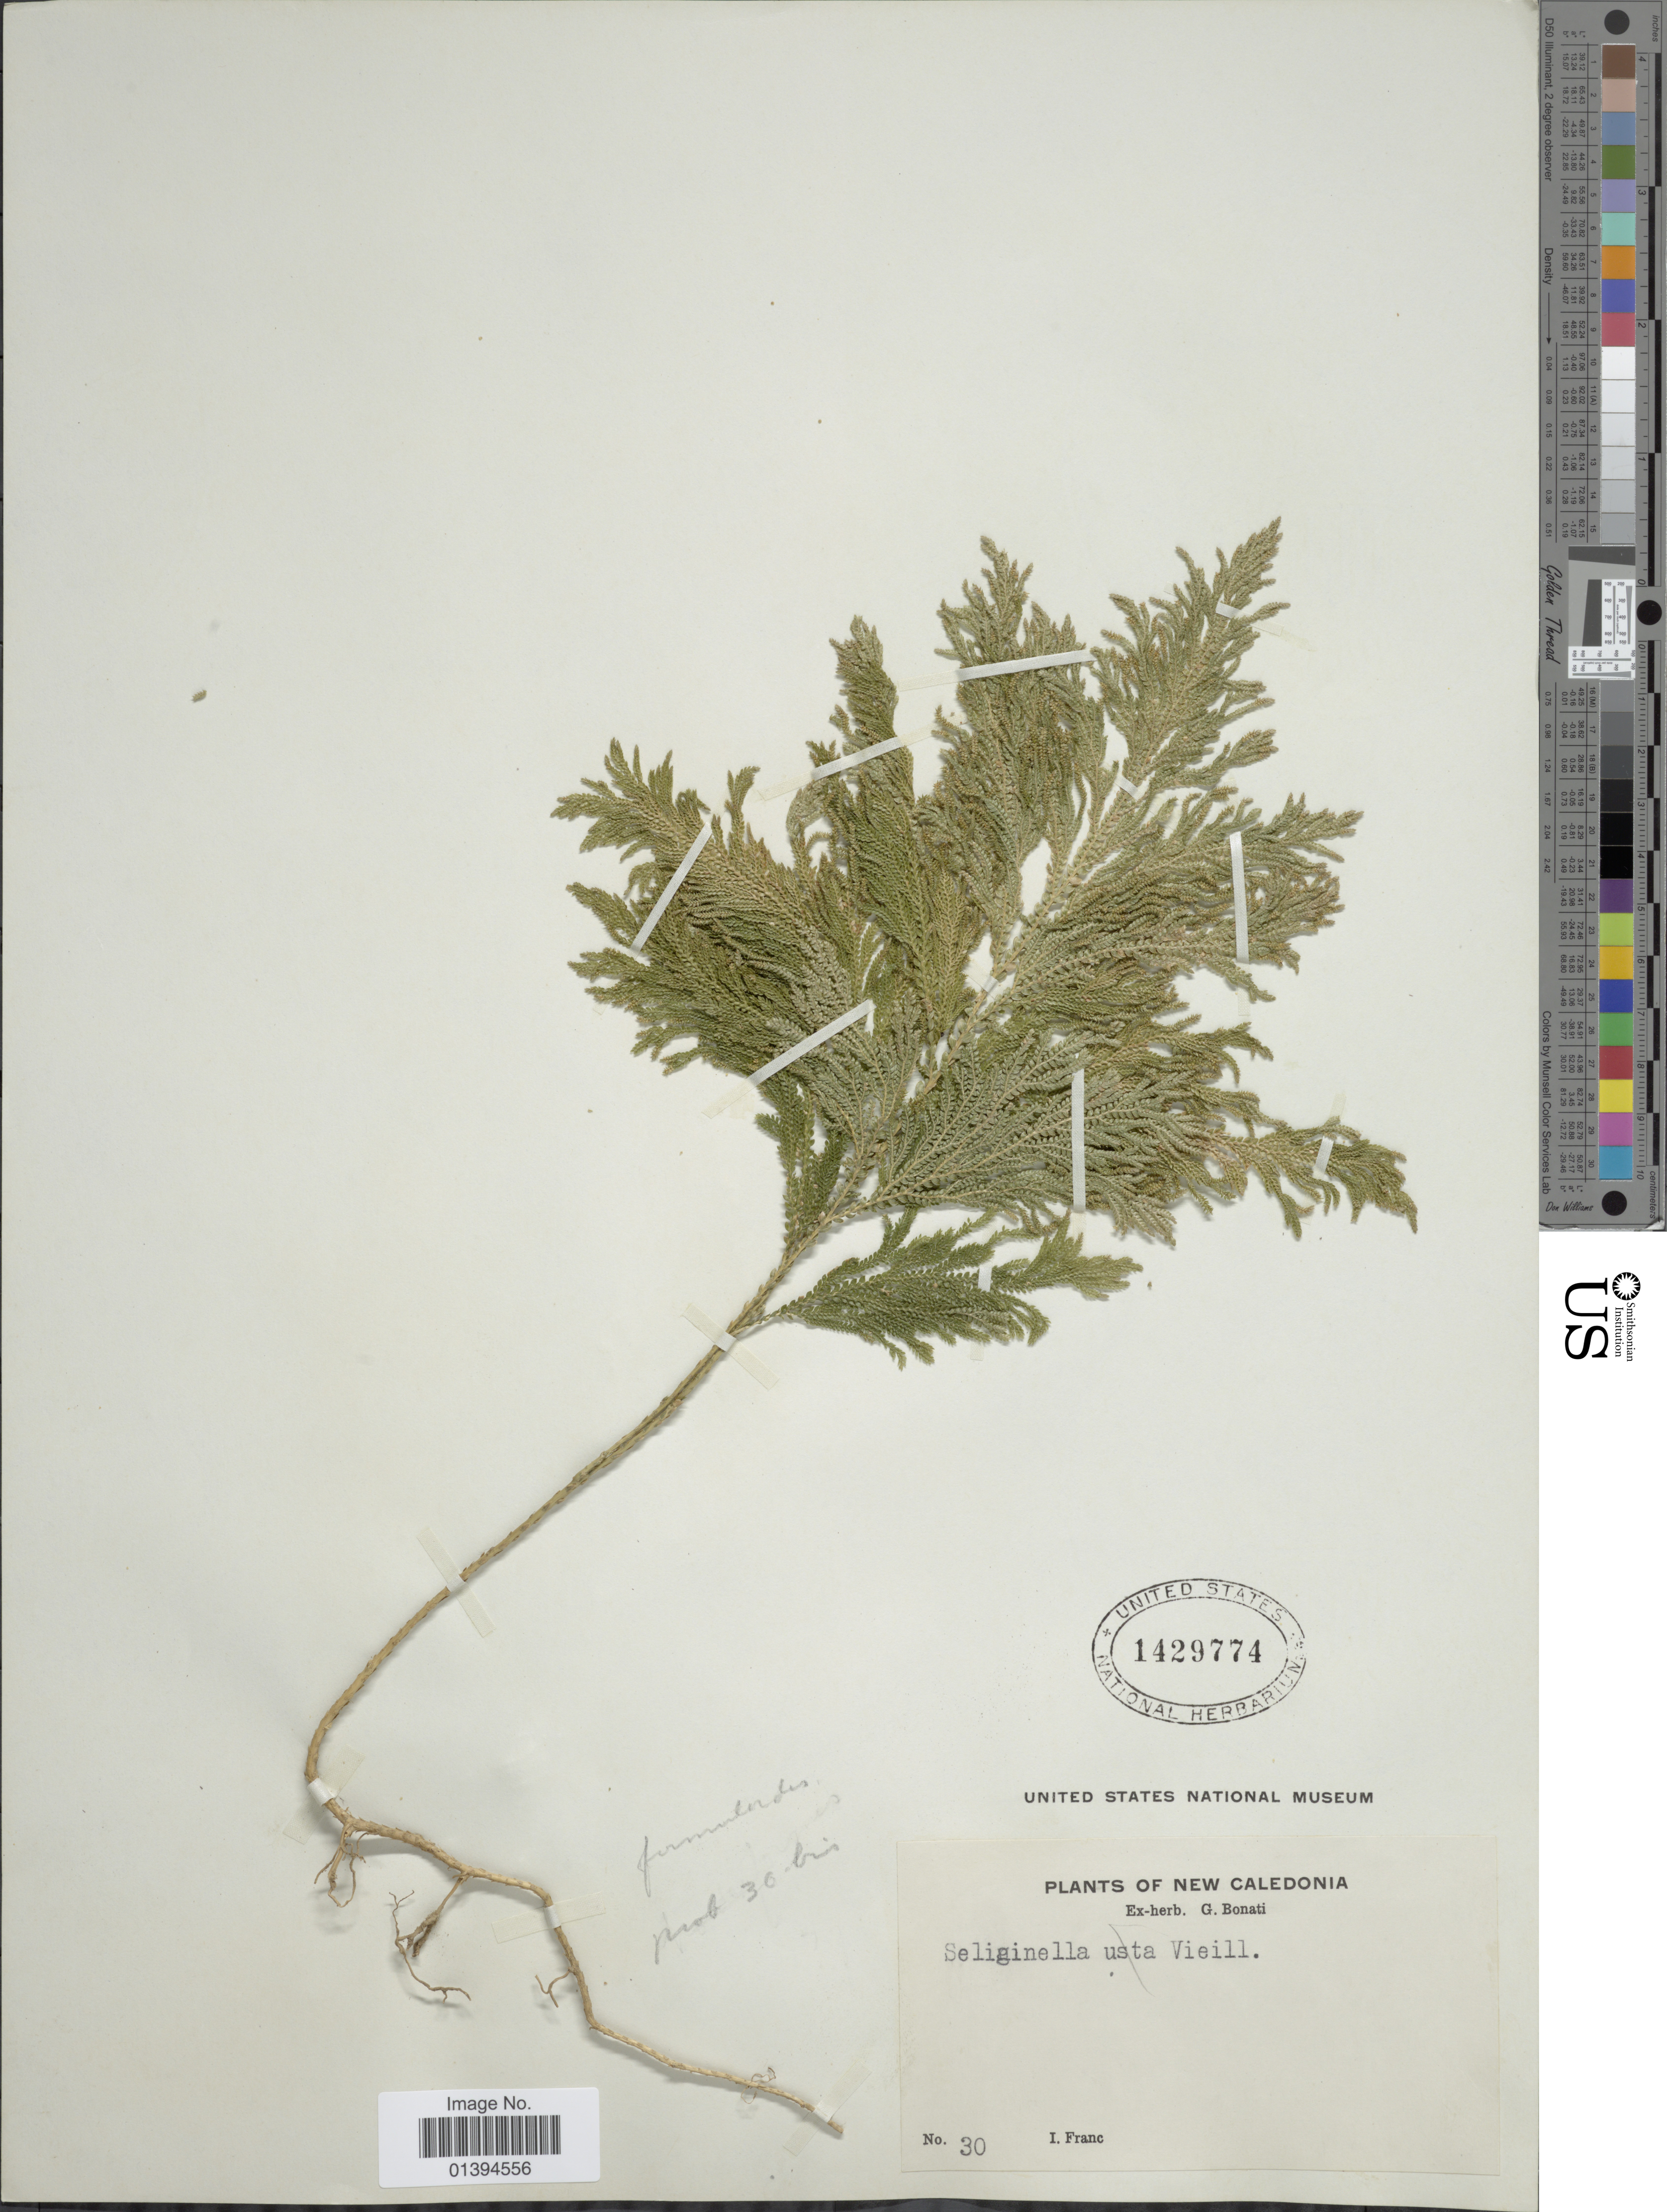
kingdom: Plantae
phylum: Tracheophyta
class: Lycopodiopsida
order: Selaginellales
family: Selaginellaceae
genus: Selaginella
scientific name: Selaginella firmuloides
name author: Warb.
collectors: I. Franc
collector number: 30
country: New Caledonia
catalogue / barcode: US 1429774